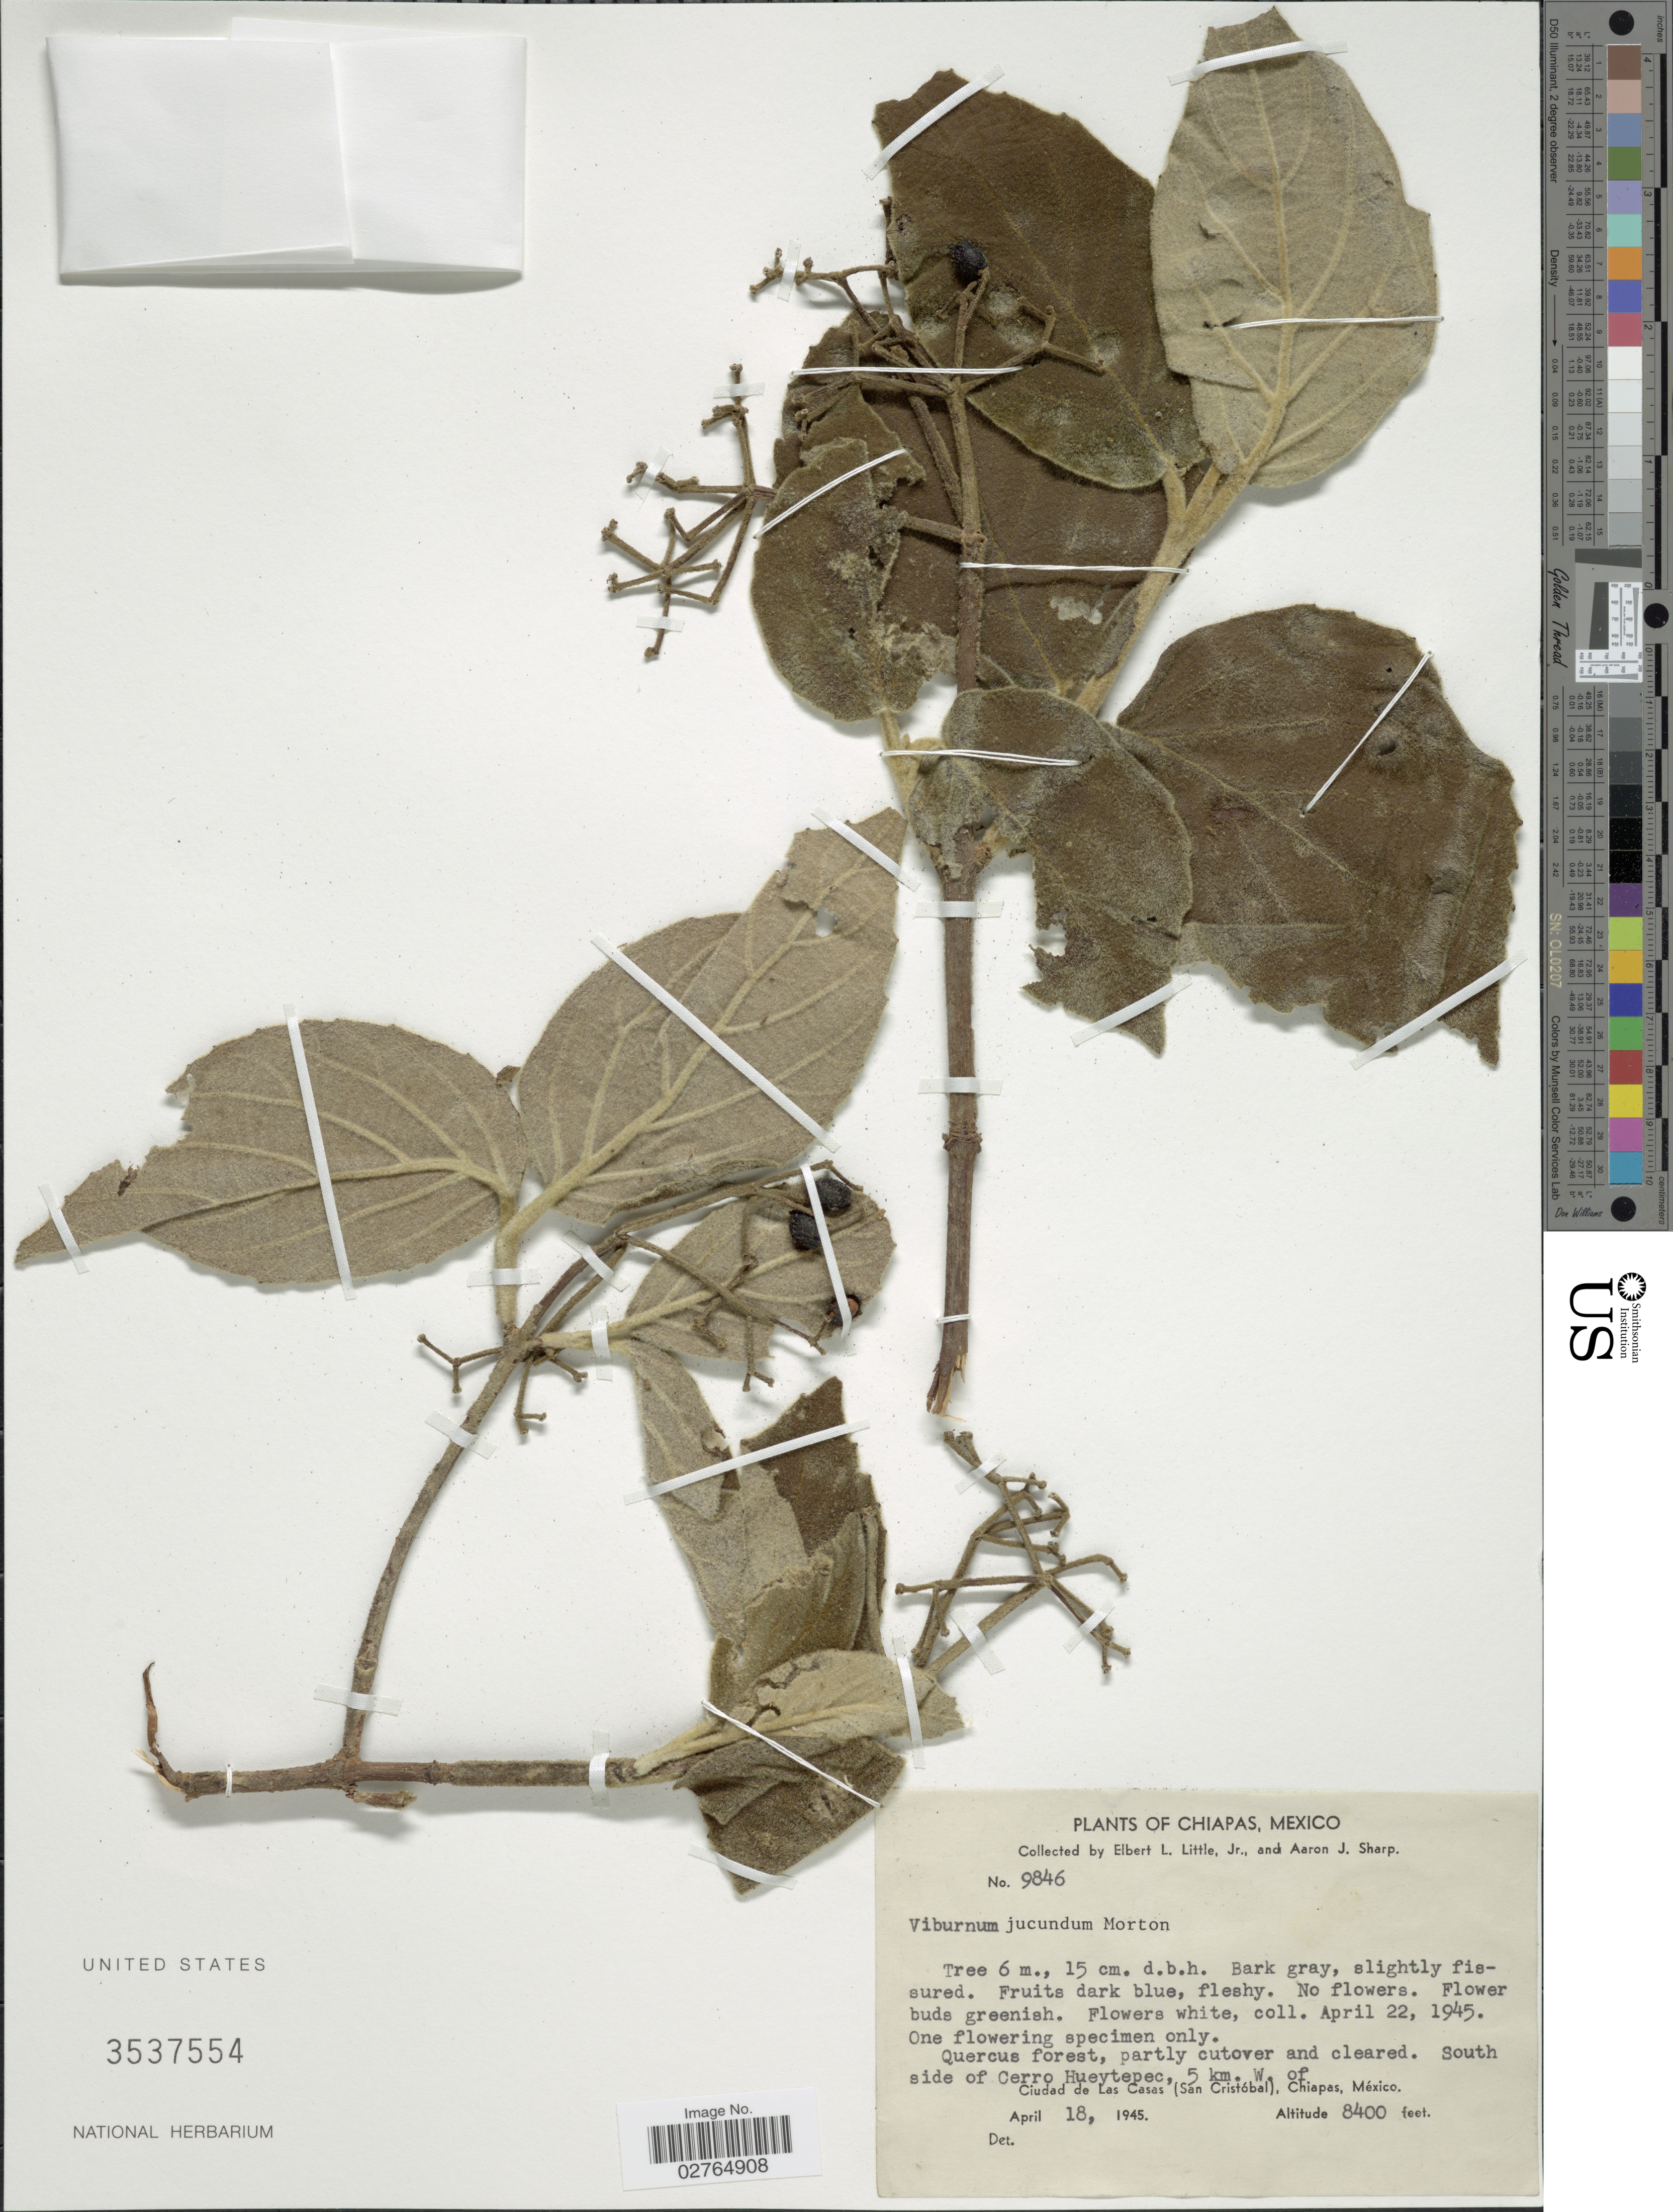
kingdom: Plantae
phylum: Tracheophyta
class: Magnoliopsida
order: Dipsacales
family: Viburnaceae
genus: Viburnum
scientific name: Viburnum jucundum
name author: C.V. Morton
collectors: E. L. Little & Mrs A. J. Sharp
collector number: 9846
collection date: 1945-04-18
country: Mexico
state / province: Chiapas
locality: South side of Cerro Hueytepec, 5 km. W. of Ciudad de Las Casas (San Cristobal).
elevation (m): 2560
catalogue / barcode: US 3537554